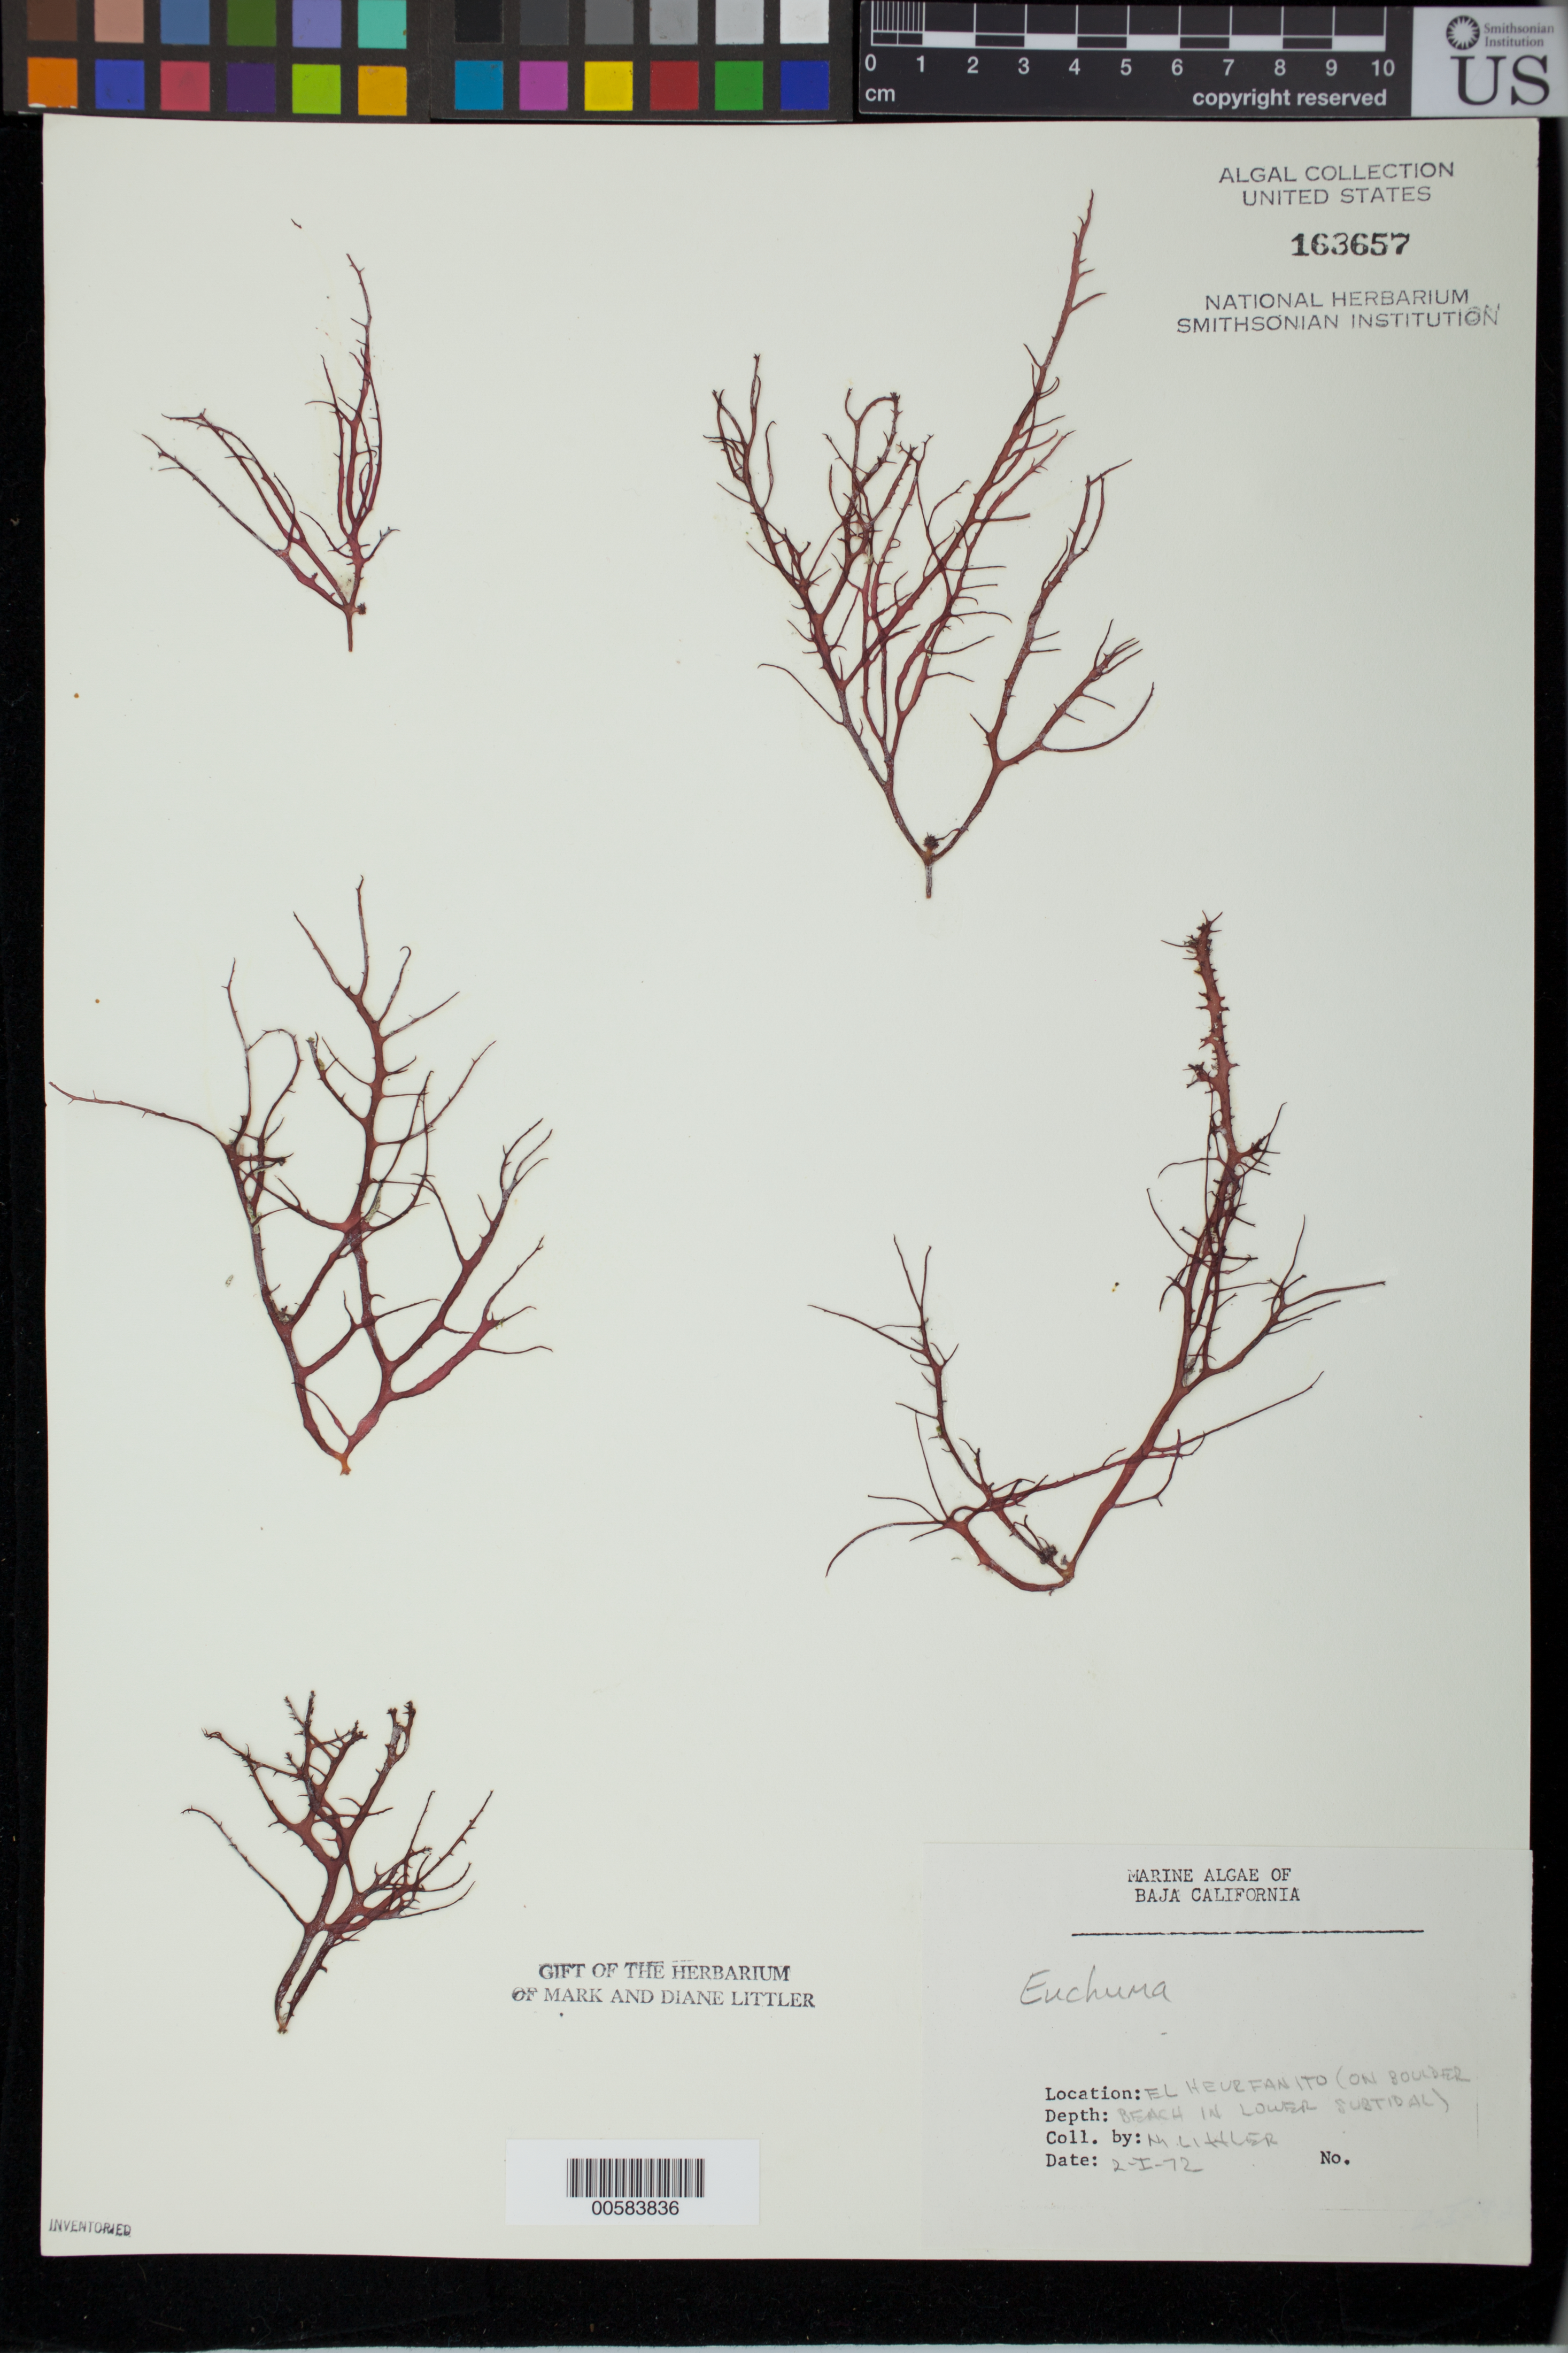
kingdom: Plantae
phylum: Rhodophyta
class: Florideophyceae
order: Gigartinales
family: Solieriaceae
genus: Eucheuma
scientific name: Eucheuma sp.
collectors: M. M. Littler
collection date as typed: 02 Jan 1972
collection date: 1972-01-02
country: Mexico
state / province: Baja California Norte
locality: El Heurfanito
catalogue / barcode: US 163657